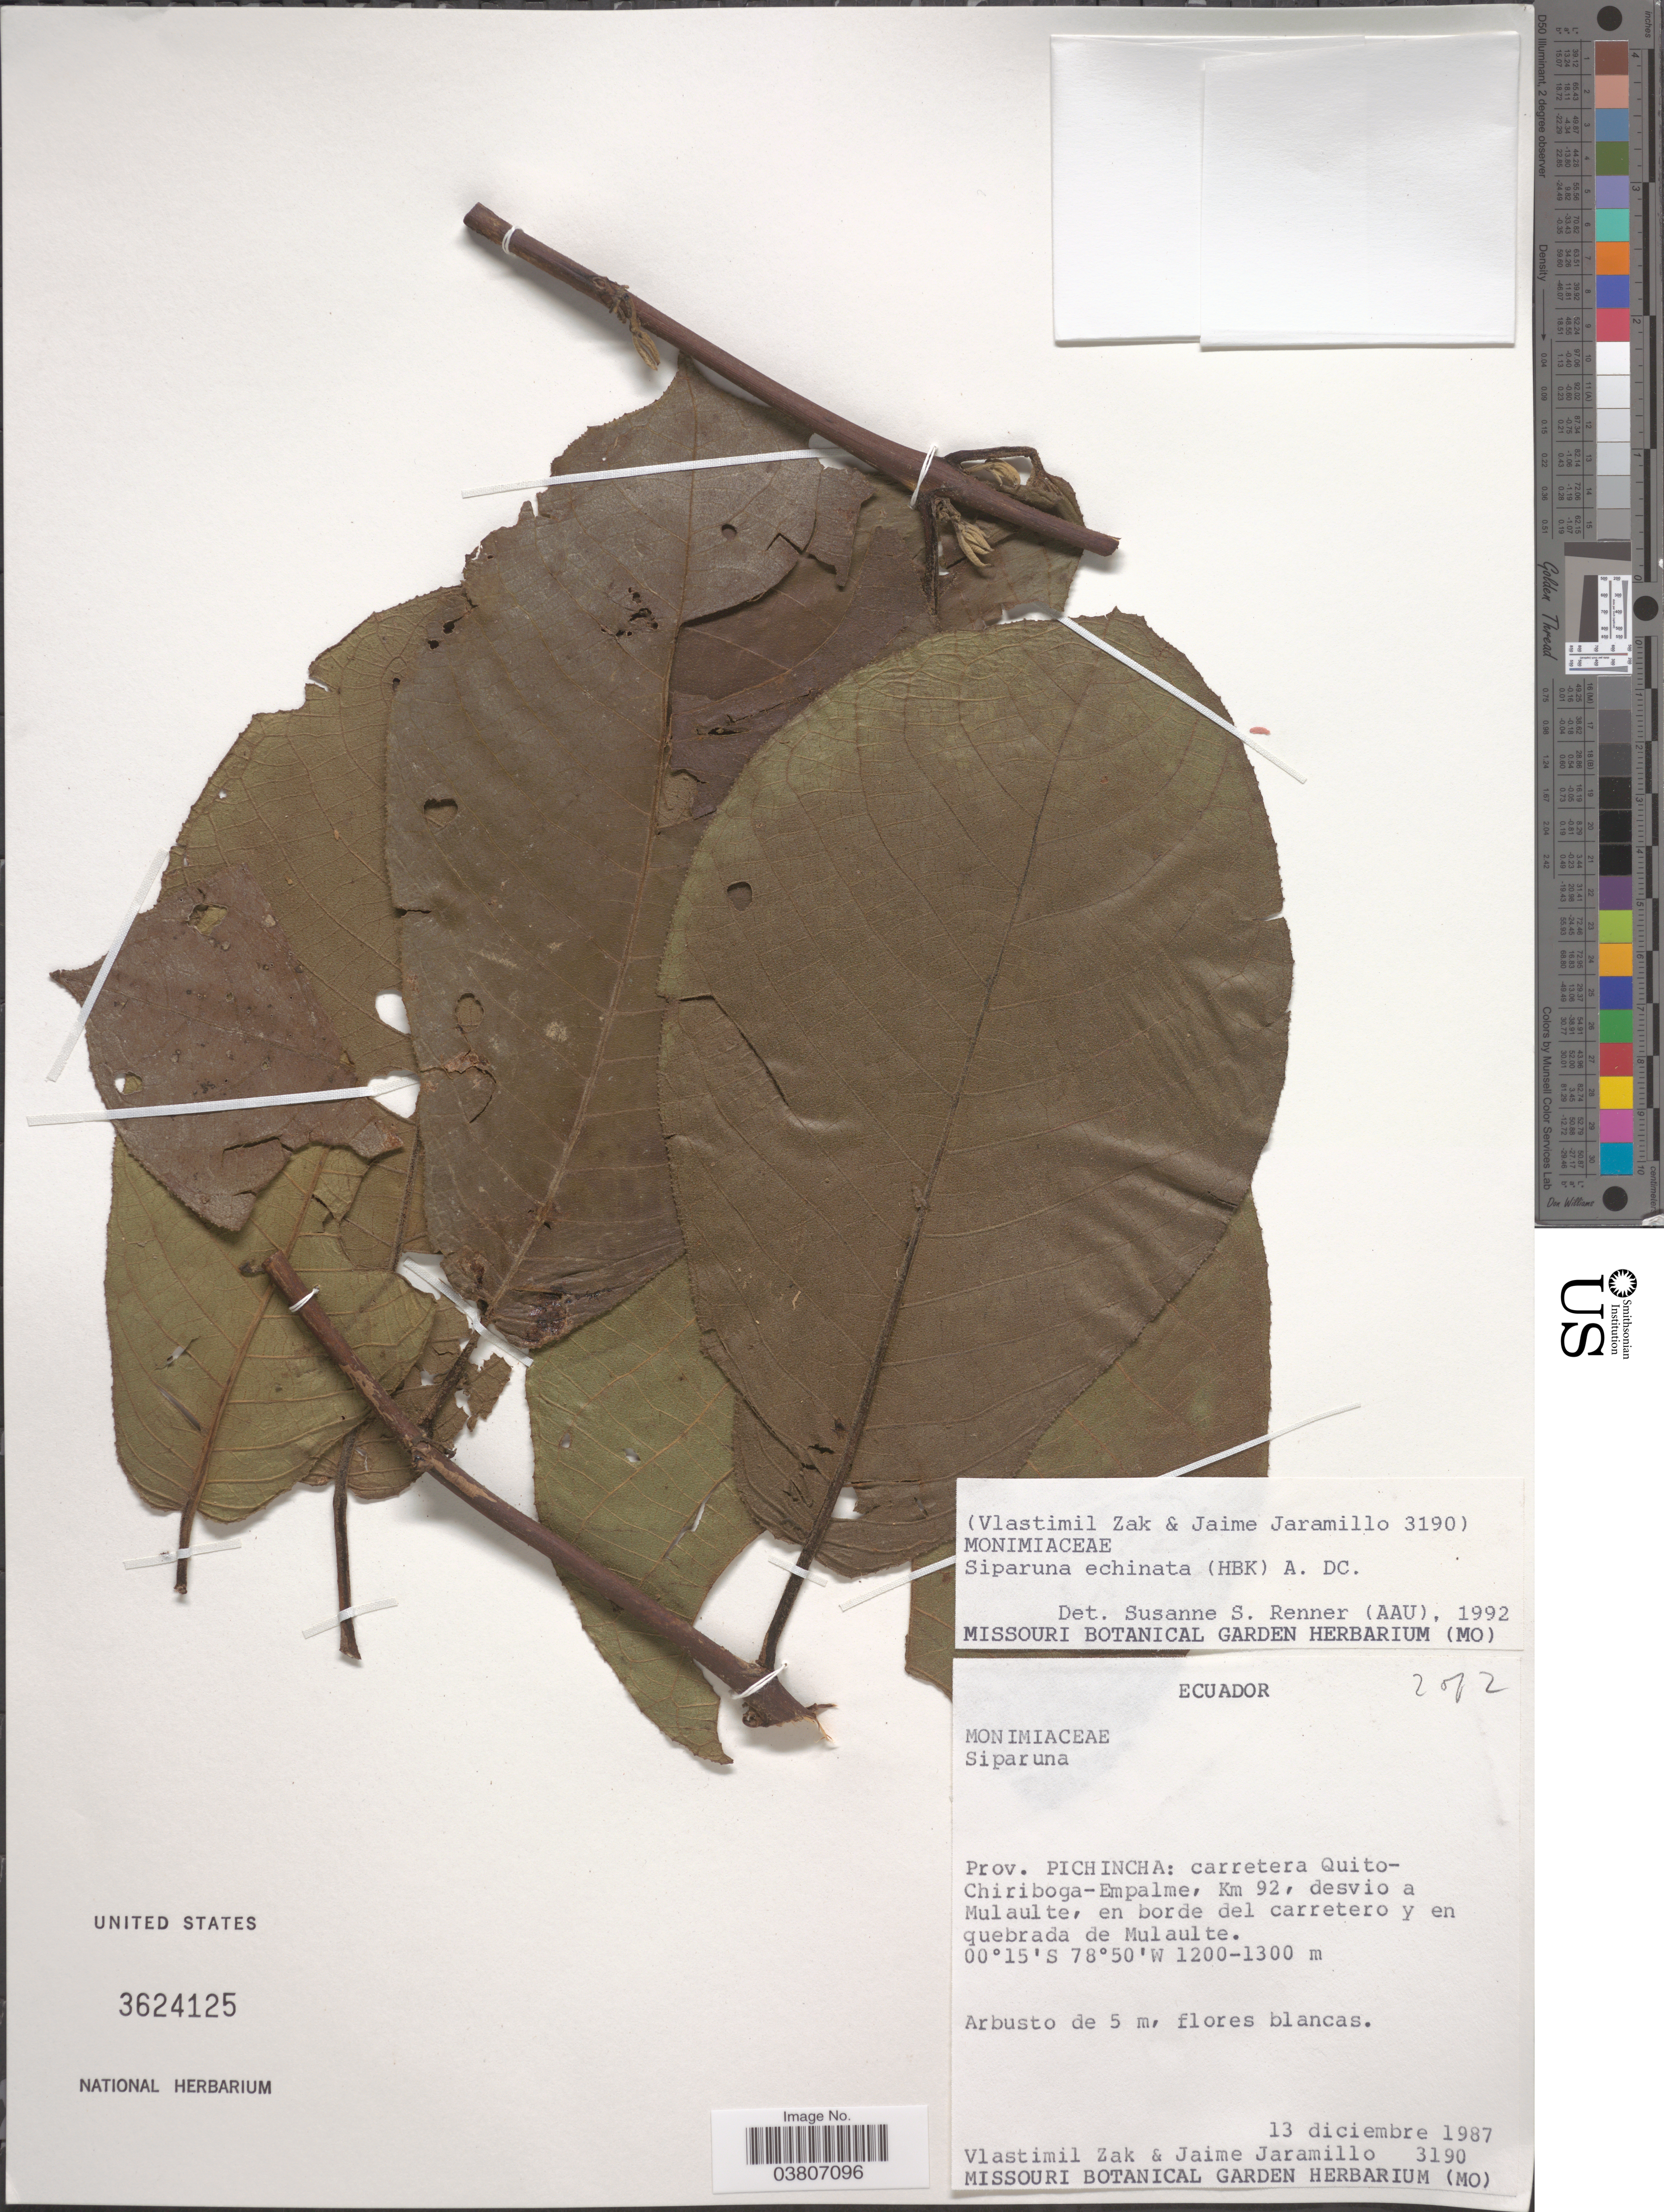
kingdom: Plantae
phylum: Tracheophyta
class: Magnoliopsida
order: Laurales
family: Siparunaceae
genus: Siparuna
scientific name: Siparuna echinata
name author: (Kunth) A. DC.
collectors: V. Zak & J. Jaramillo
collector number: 3190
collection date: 1987-12-13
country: Ecuador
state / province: Pichincha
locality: Carretera Quito-Chiriboga-Empalme, Km 92, desvio a Mulaulte, en borde del carretero y en quebrada de Mulaulte.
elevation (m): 1200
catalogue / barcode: US 3624125